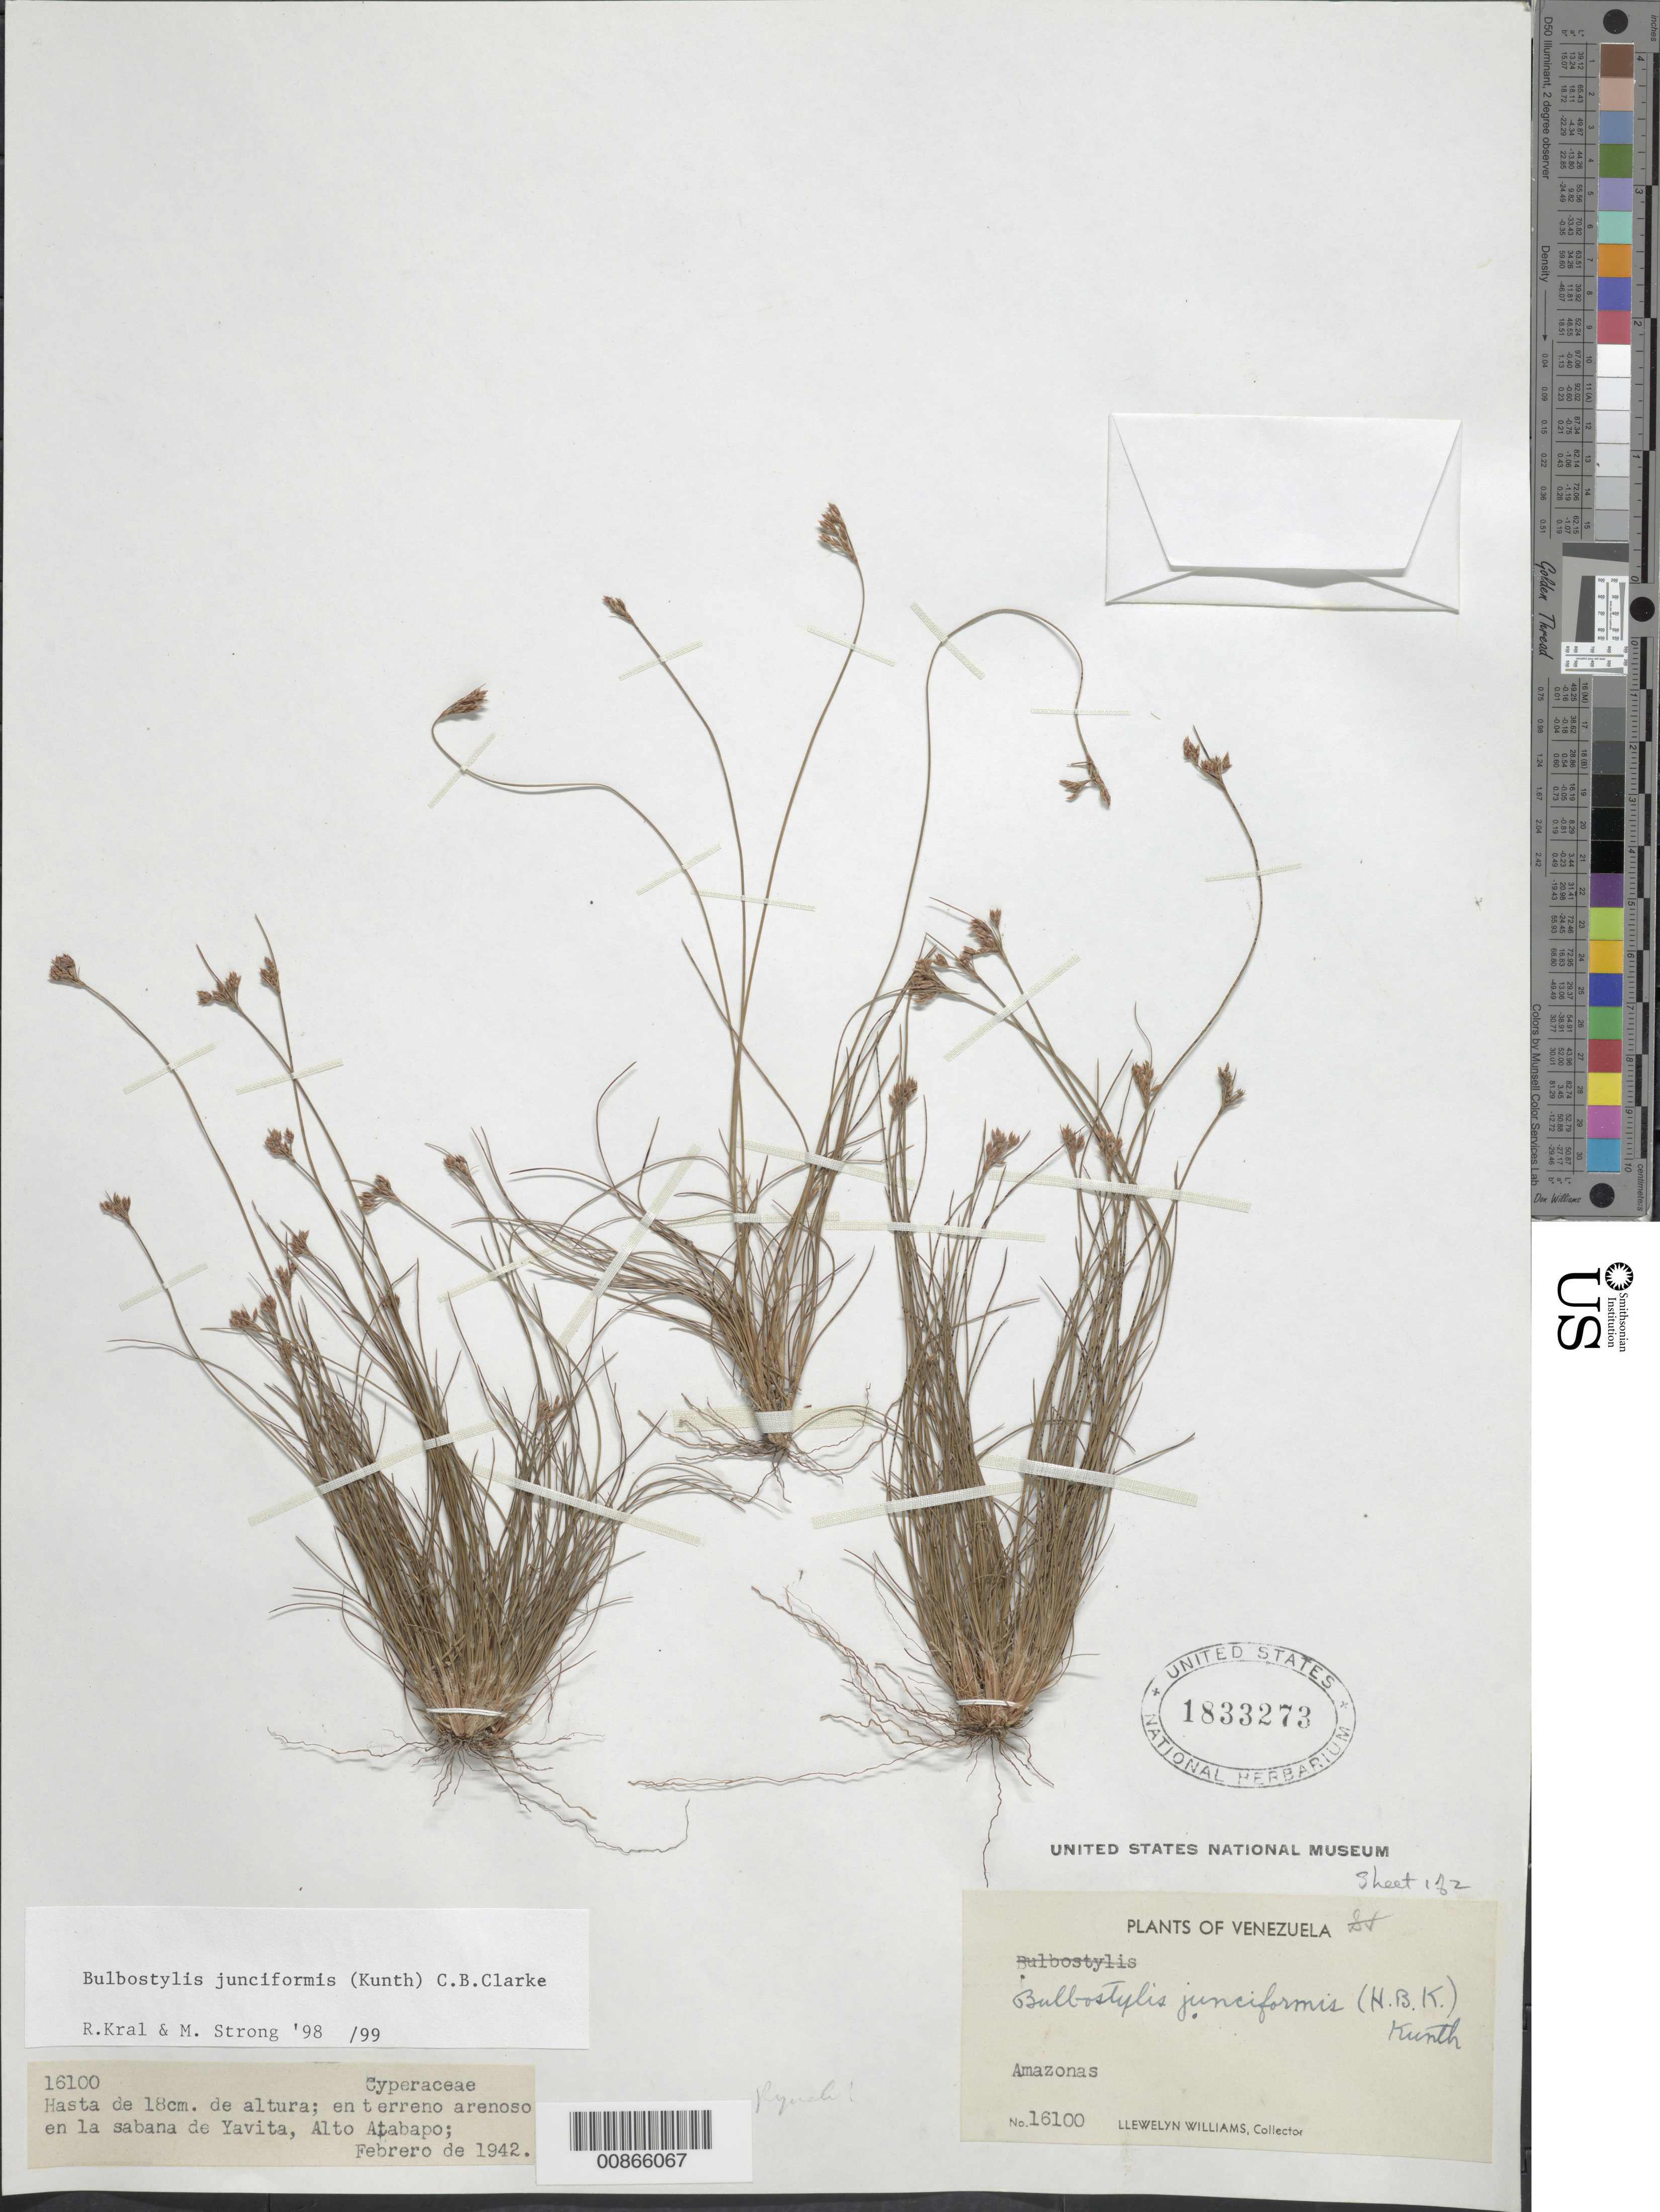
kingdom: Plantae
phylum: Tracheophyta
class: Liliopsida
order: Poales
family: Cyperaceae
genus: Bulbostylis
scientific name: Bulbostylis junciformis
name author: (Kunth) C.B. Clarke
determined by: Kral, R.; Strong, M. T.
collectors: Ll. Williams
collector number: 16100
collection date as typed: Feb-42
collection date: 1942-02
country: Venezuela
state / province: Amazonas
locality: Yavita, Alto Atabapo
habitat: Terreno arensos en la sabana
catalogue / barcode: US 1833273